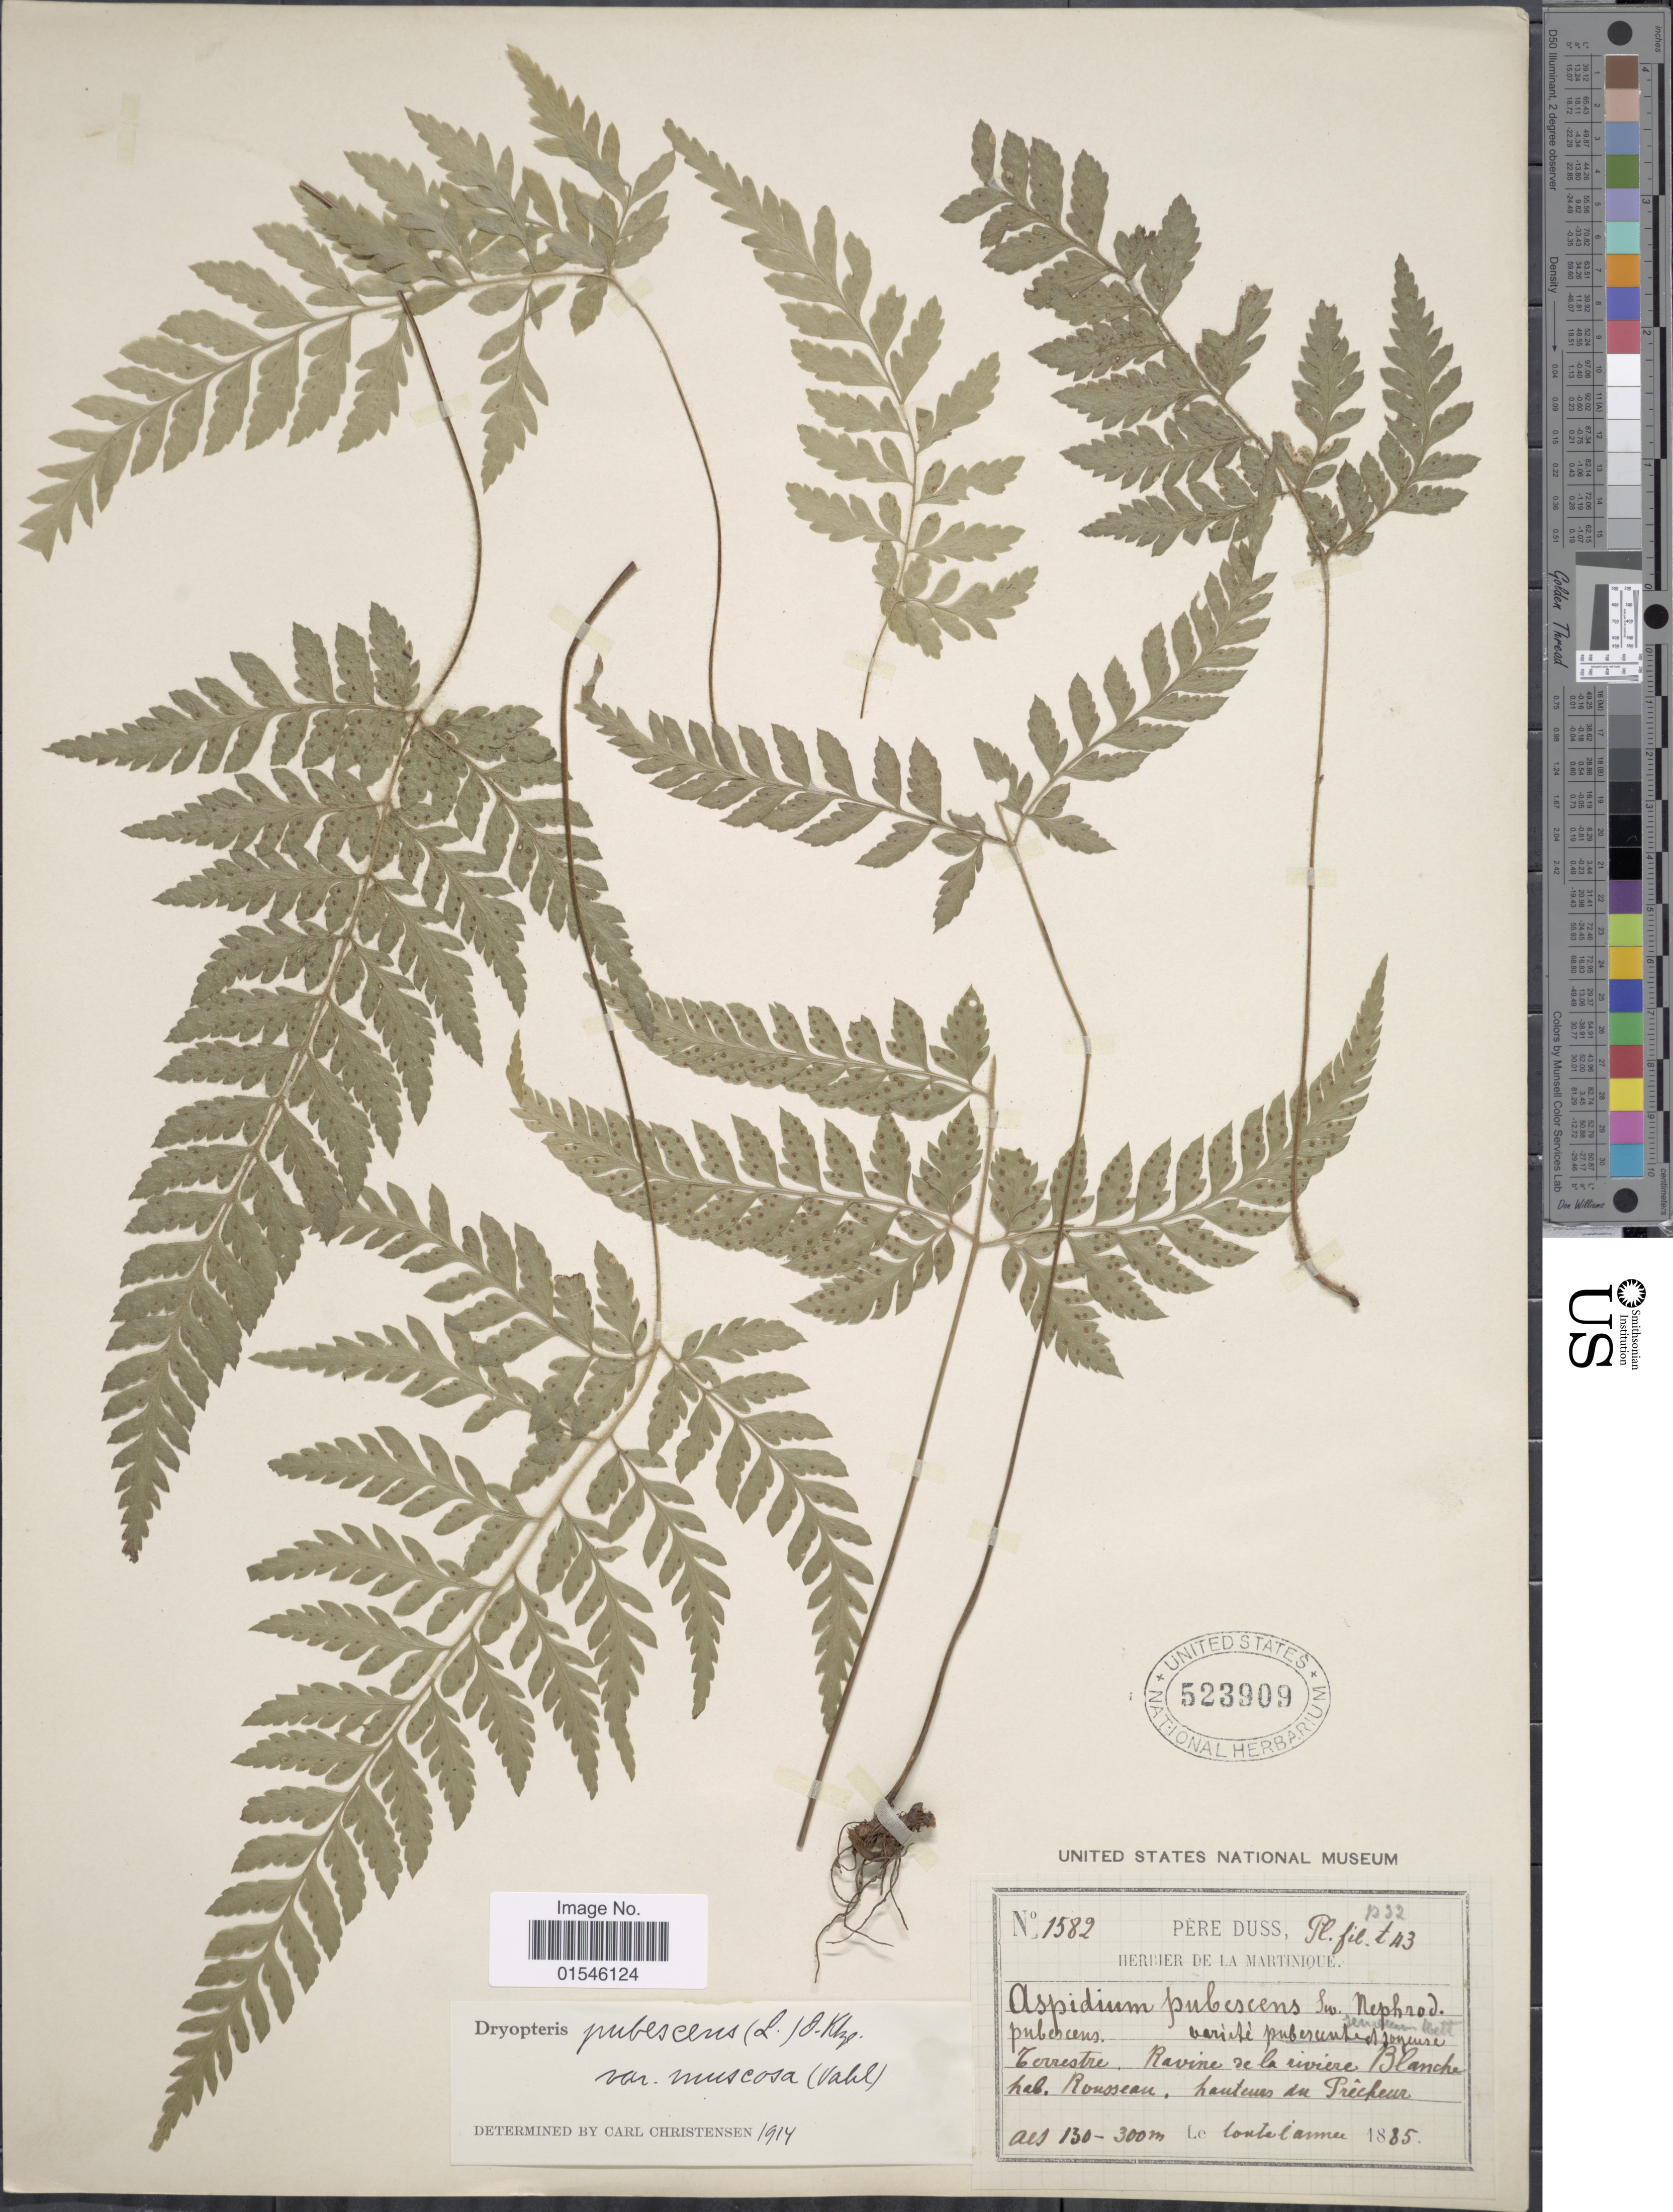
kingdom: Plantae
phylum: Tracheophyta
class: Polypodiopsida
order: Polypodiales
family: Dryopteridaceae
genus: Polystichopsis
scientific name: Polystichopsis pubescens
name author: (L.) C.V. Morton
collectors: Père Duss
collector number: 1582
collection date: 1885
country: Martinique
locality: Ravine de la riviere Blache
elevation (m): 130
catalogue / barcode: US 523909